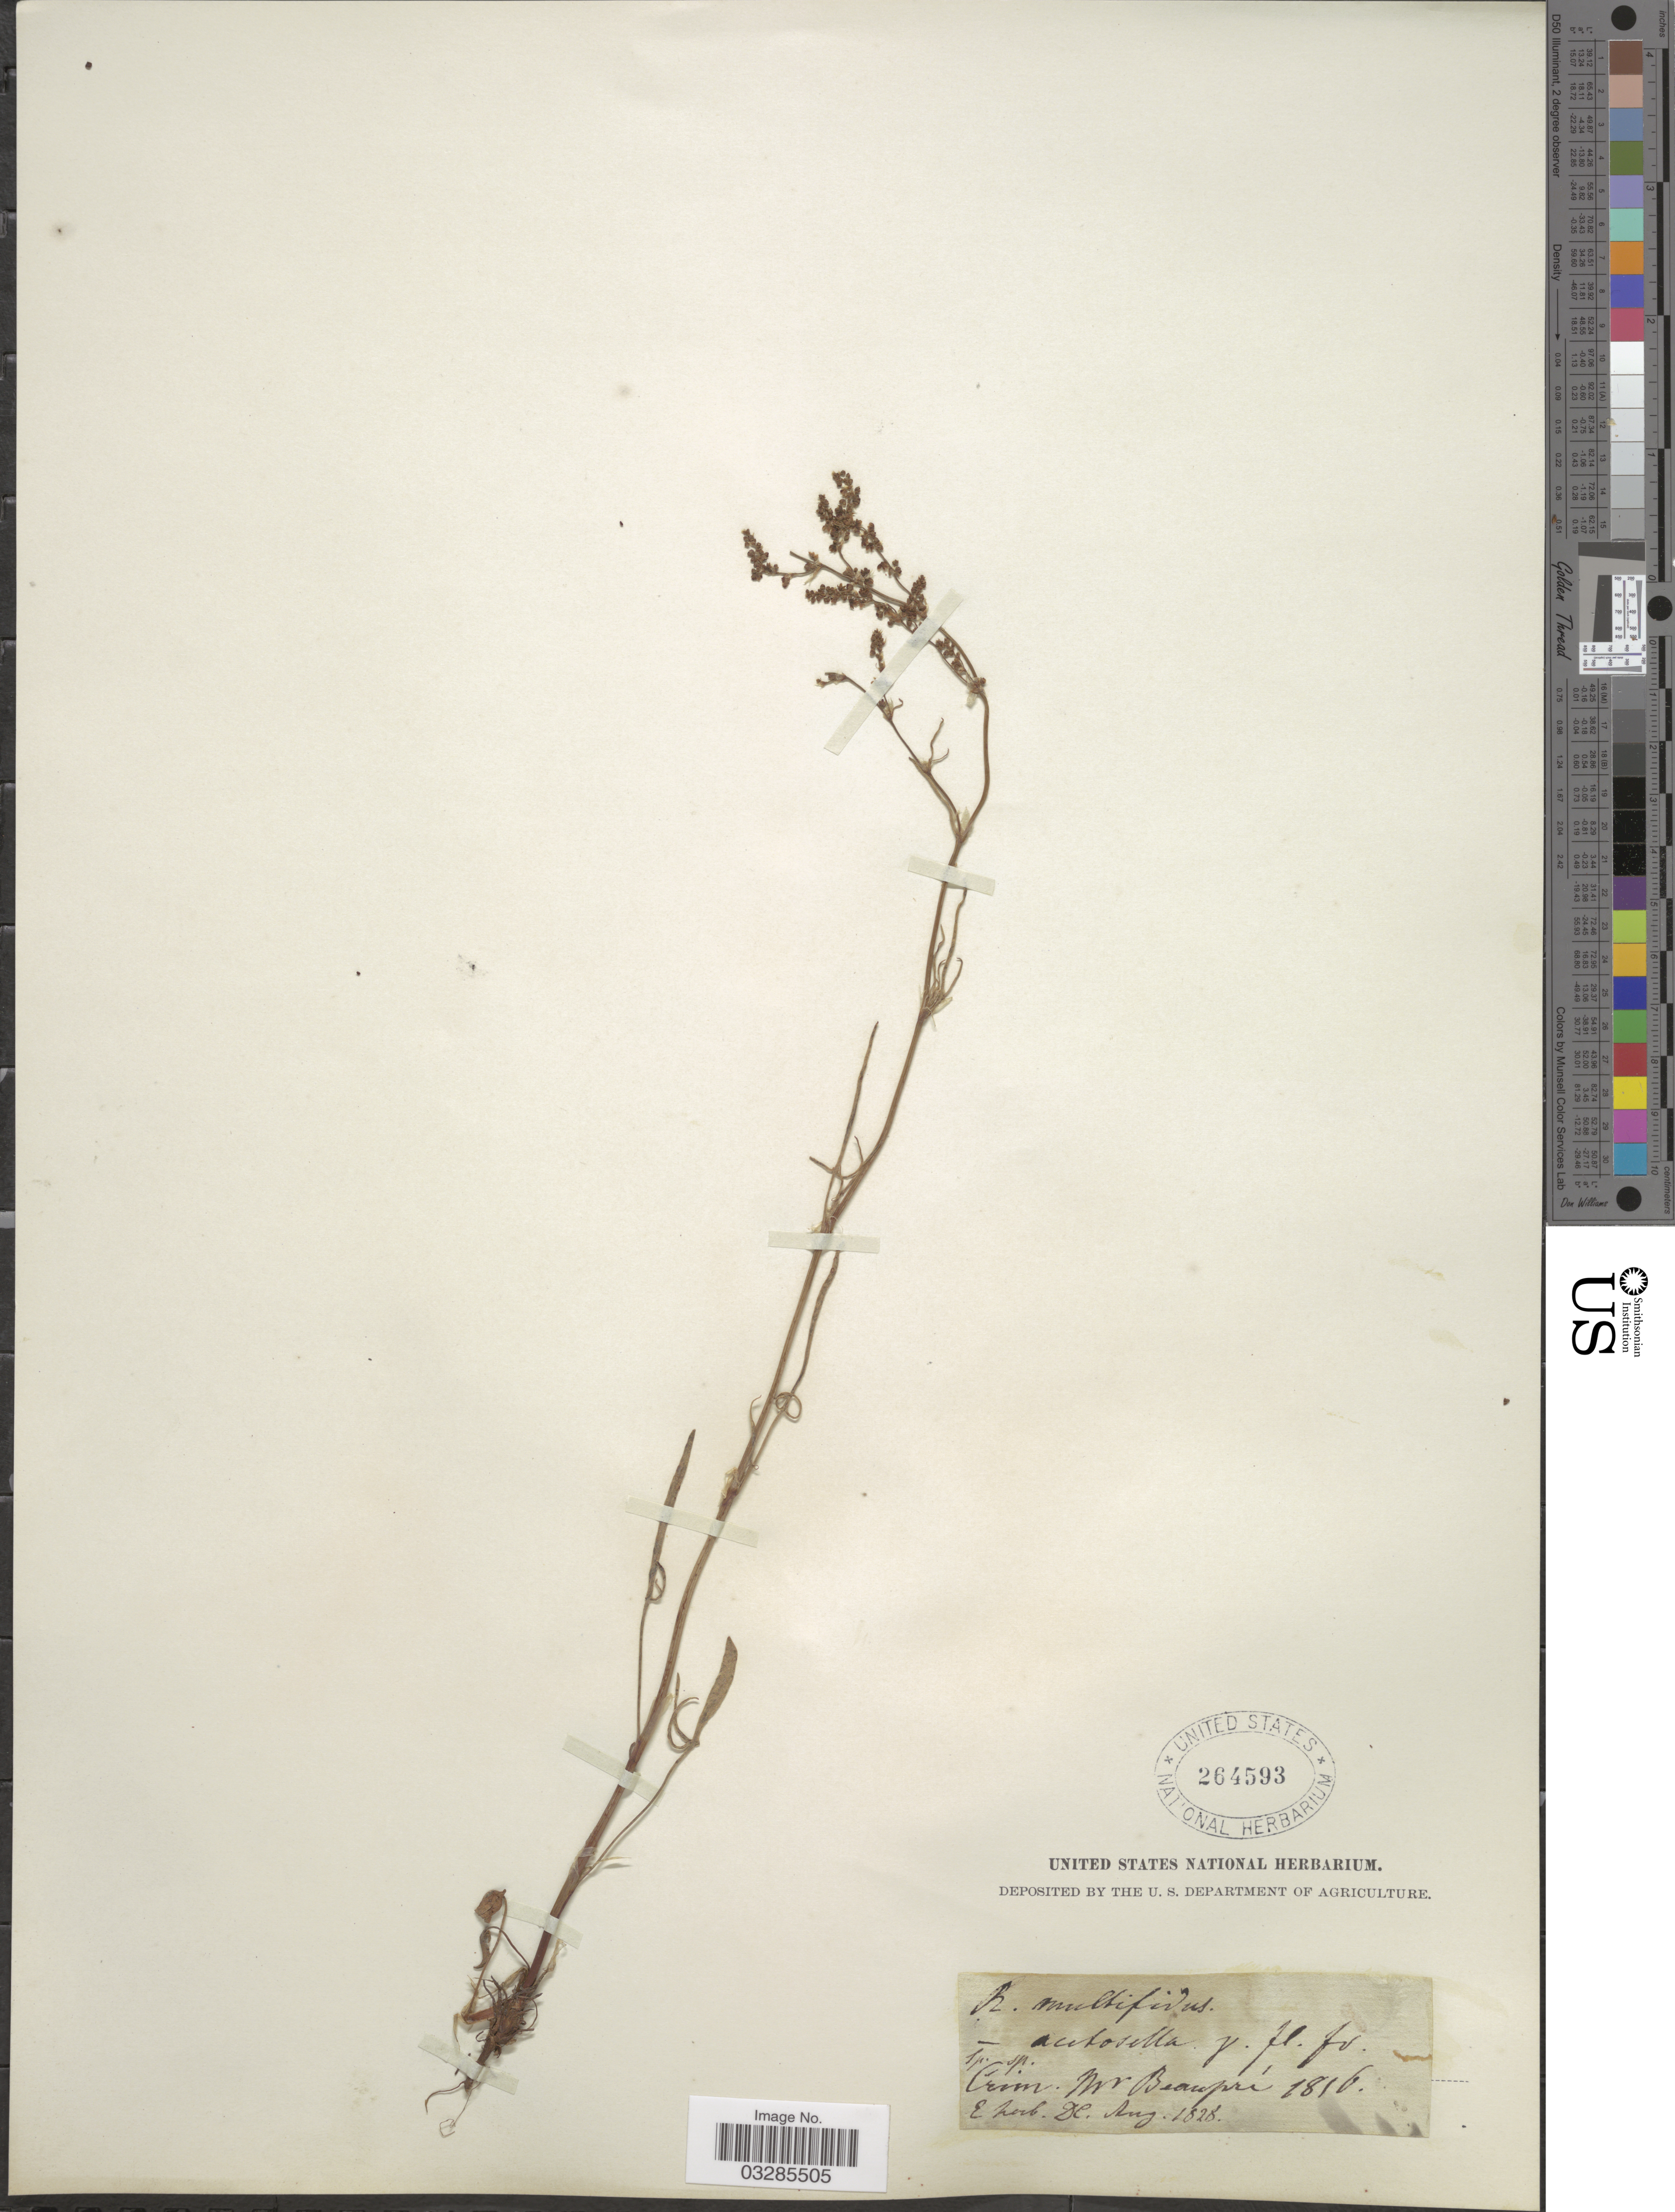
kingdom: Plantae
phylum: Tracheophyta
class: Magnoliopsida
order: Caryophyllales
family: Polygonaceae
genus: Rumex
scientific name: Rumex acetosella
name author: L.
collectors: Beaupre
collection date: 1816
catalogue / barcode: US 264593